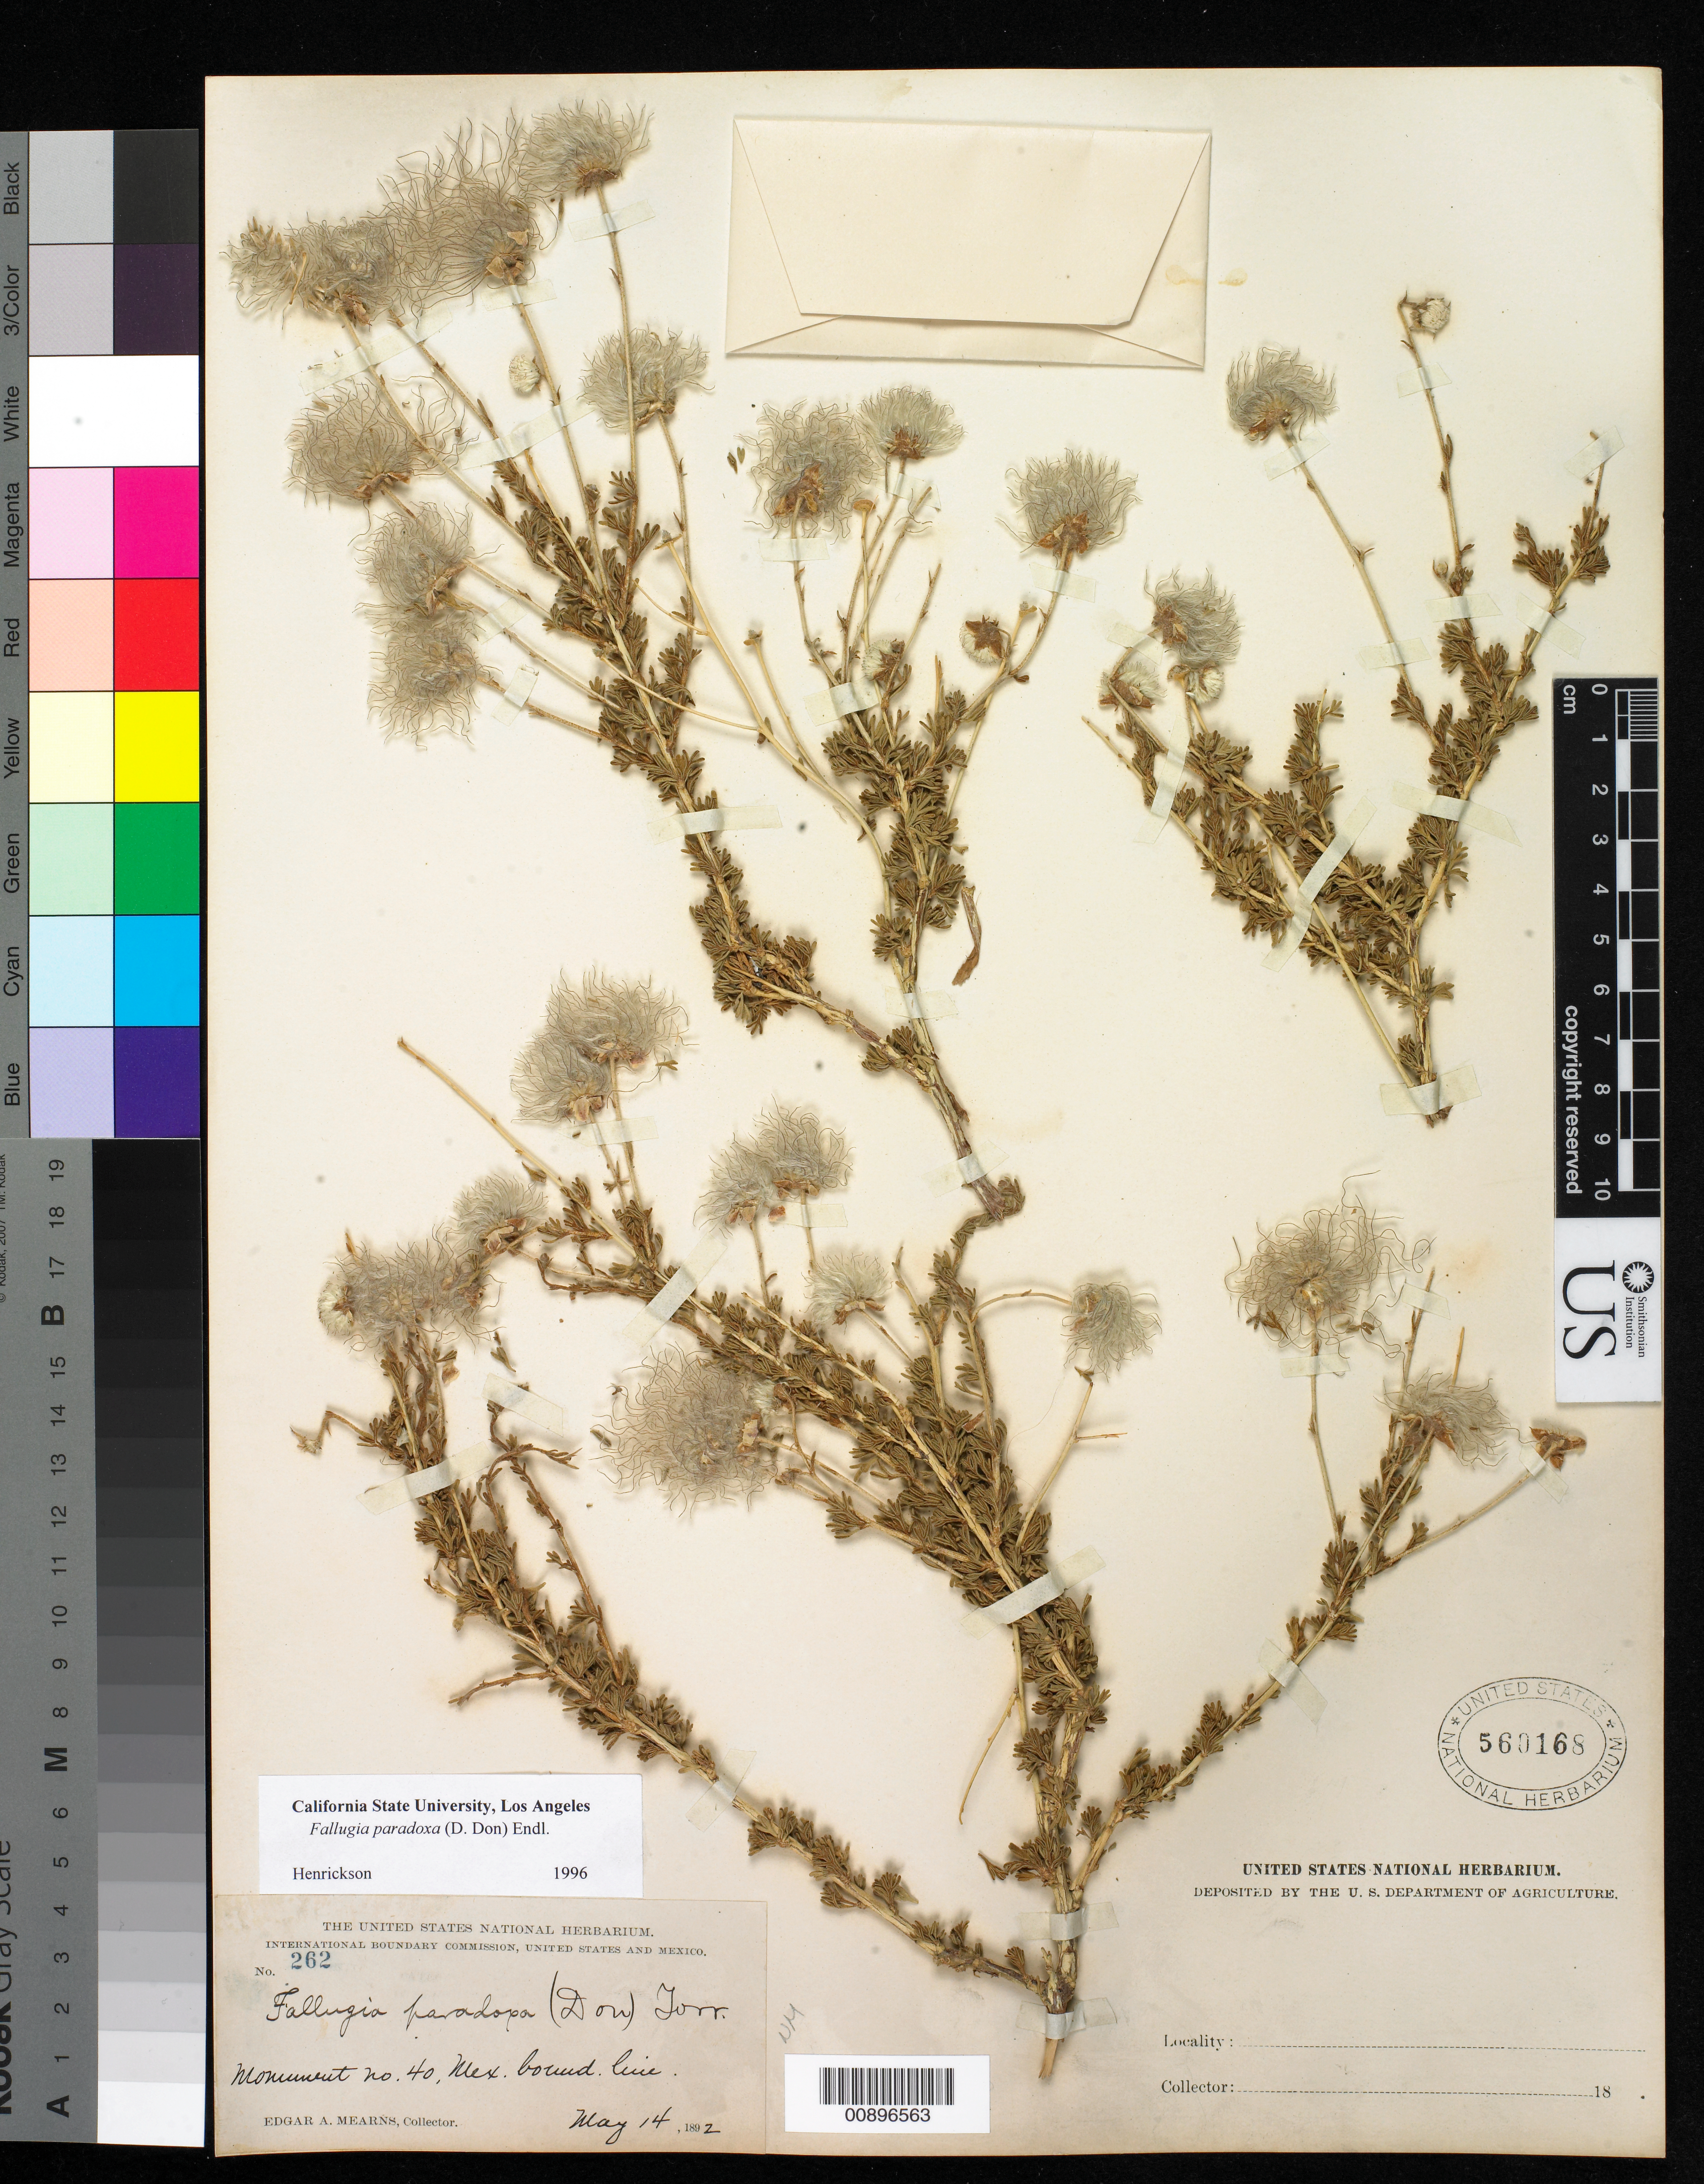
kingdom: Plantae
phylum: Tracheophyta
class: Magnoliopsida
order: Rosales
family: Rosaceae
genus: Fallugia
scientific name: Fallugia paradoxa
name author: (D. Don ex Tilloch & T. Taylor) Endl. ex Torr.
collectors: E. A. Mearns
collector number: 262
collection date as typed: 14 May 1892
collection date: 1892-05-14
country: United States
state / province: New Mexico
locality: Monument no. 40, Mexican Boundary Line.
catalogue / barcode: US 560168